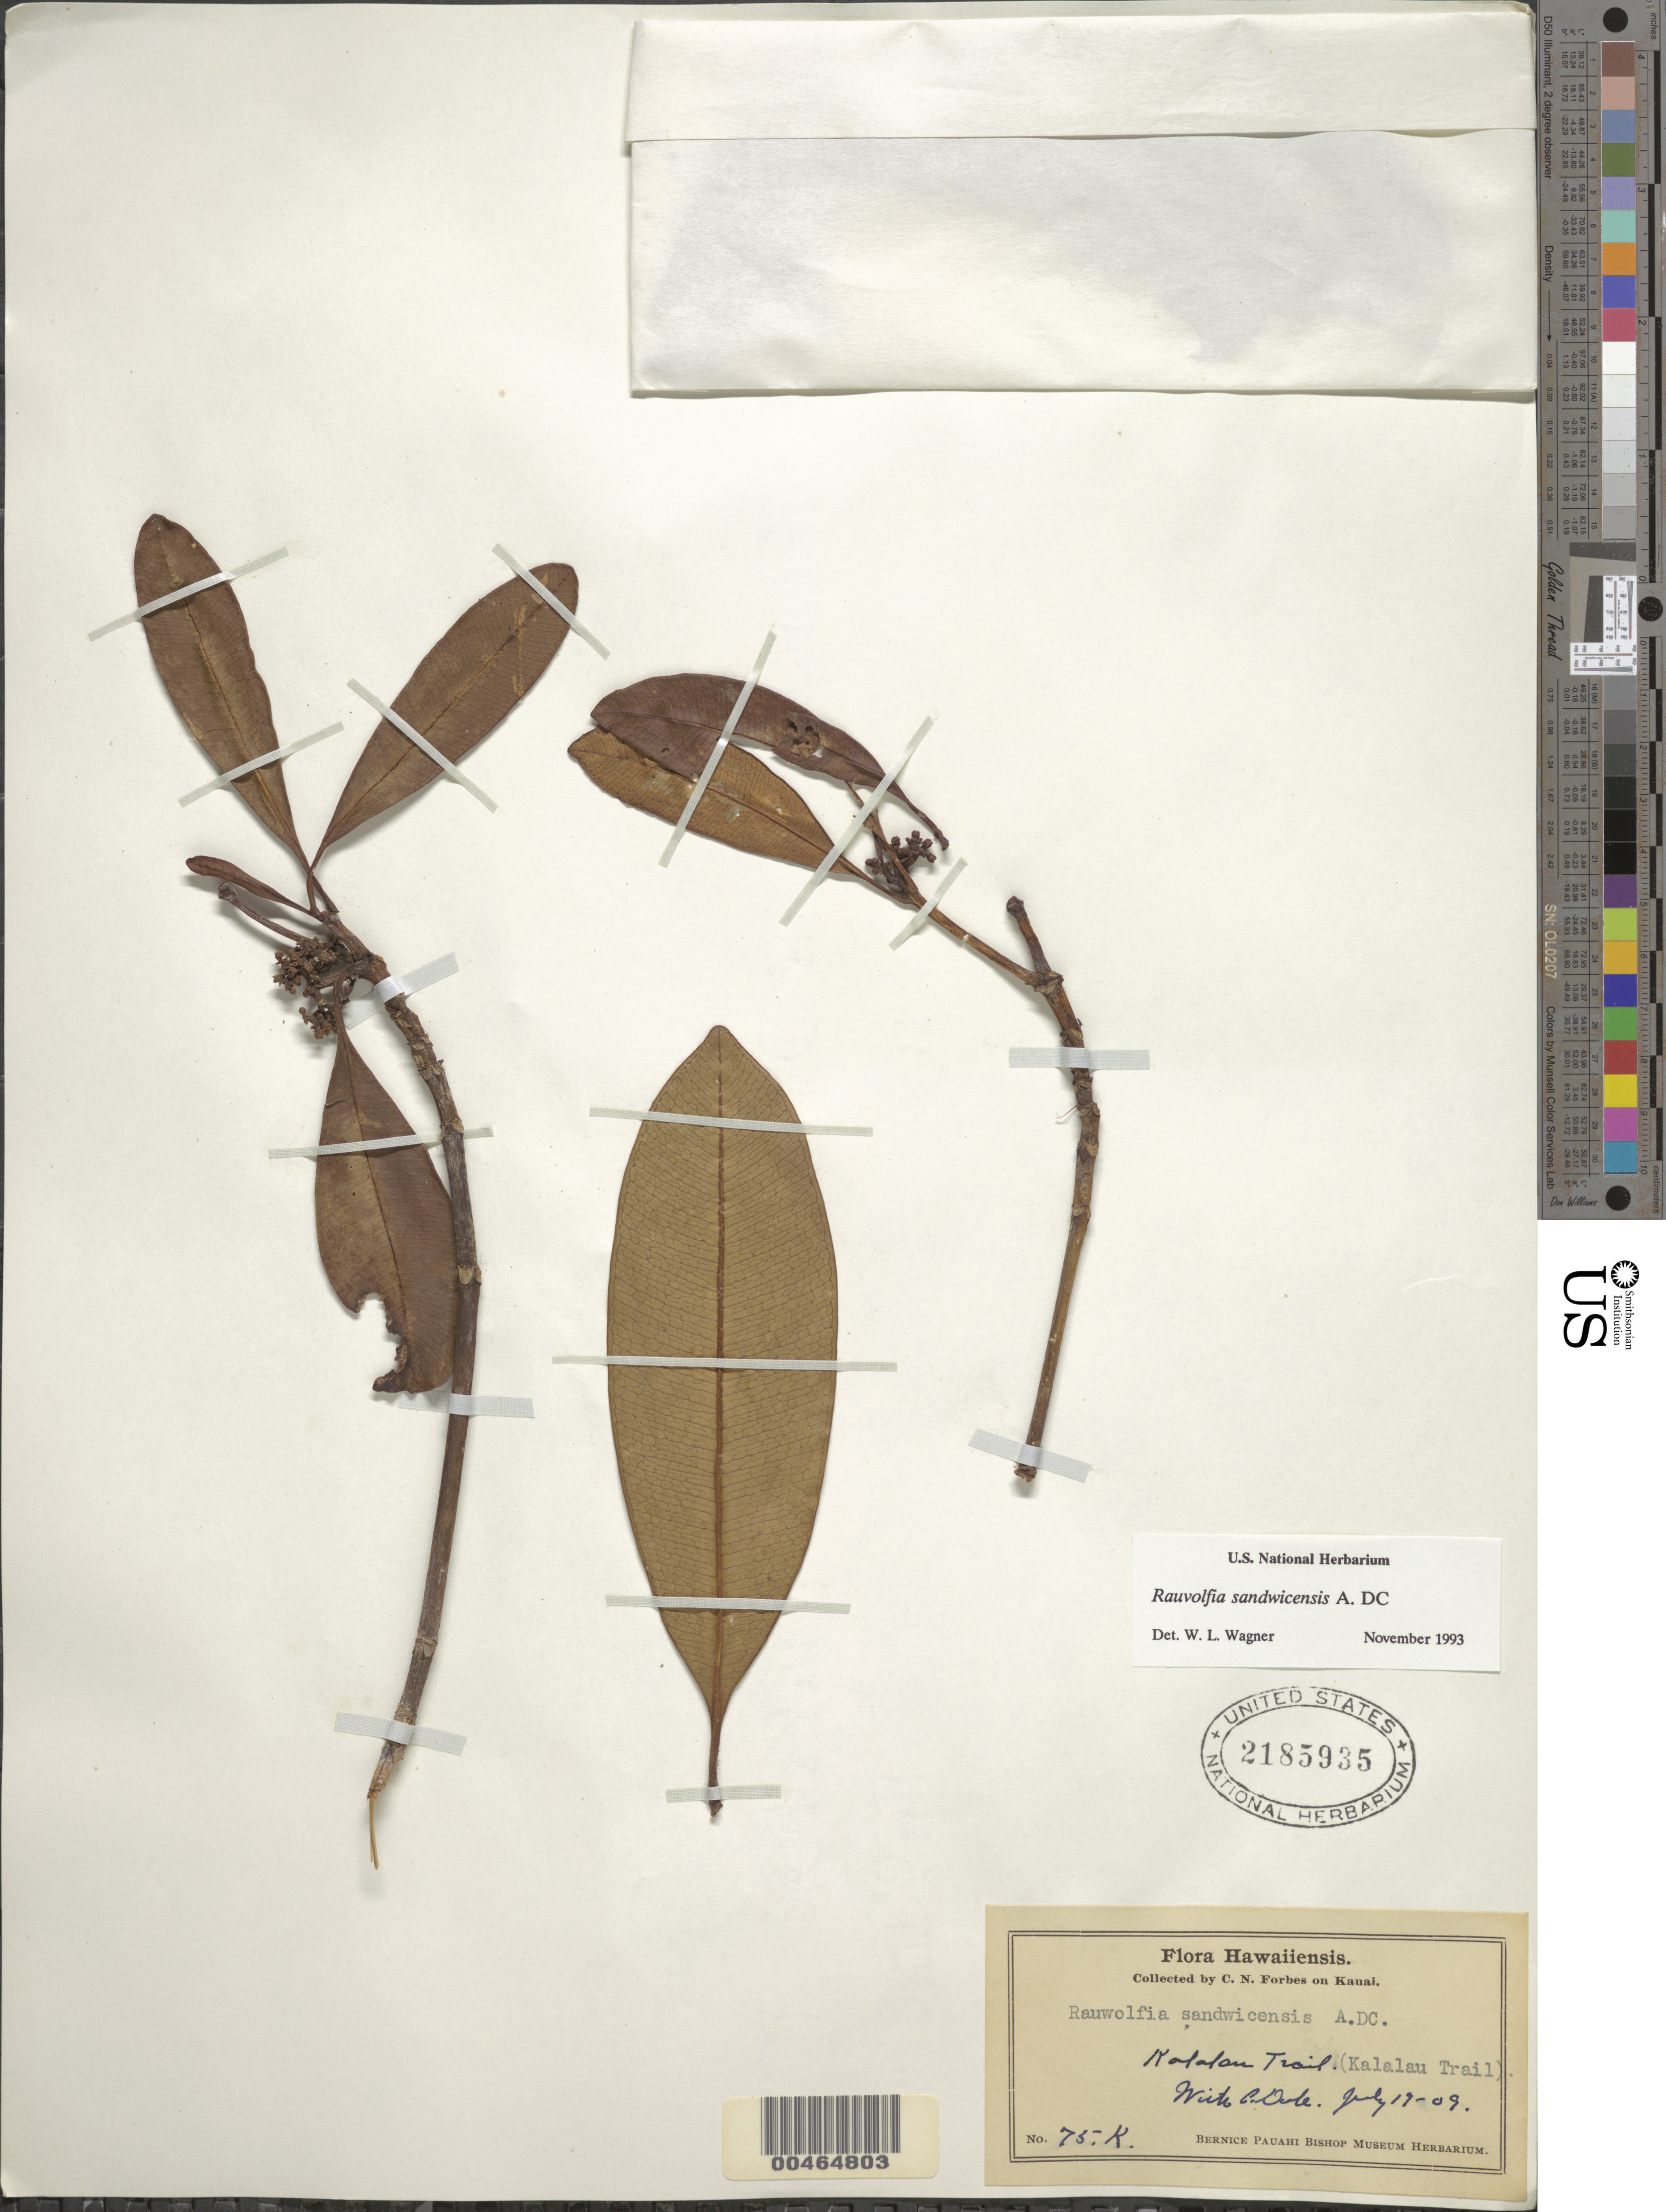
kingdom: Plantae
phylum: Tracheophyta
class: Magnoliopsida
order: Gentianales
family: Apocynaceae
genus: Rauvolfia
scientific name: Rauvolfia sandwicensis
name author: A. DC.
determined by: Wagner, W. L., (BOT), Smithsonian Institution - National Museum of Natural History (UNITED STATES)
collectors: C. N. Forbes & C. Dole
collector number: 75.K.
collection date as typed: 19 Jul 1909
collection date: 1909-07-19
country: United States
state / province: Hawaii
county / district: Kauai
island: Kaua'i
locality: Kalalau Trail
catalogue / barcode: US 2185935